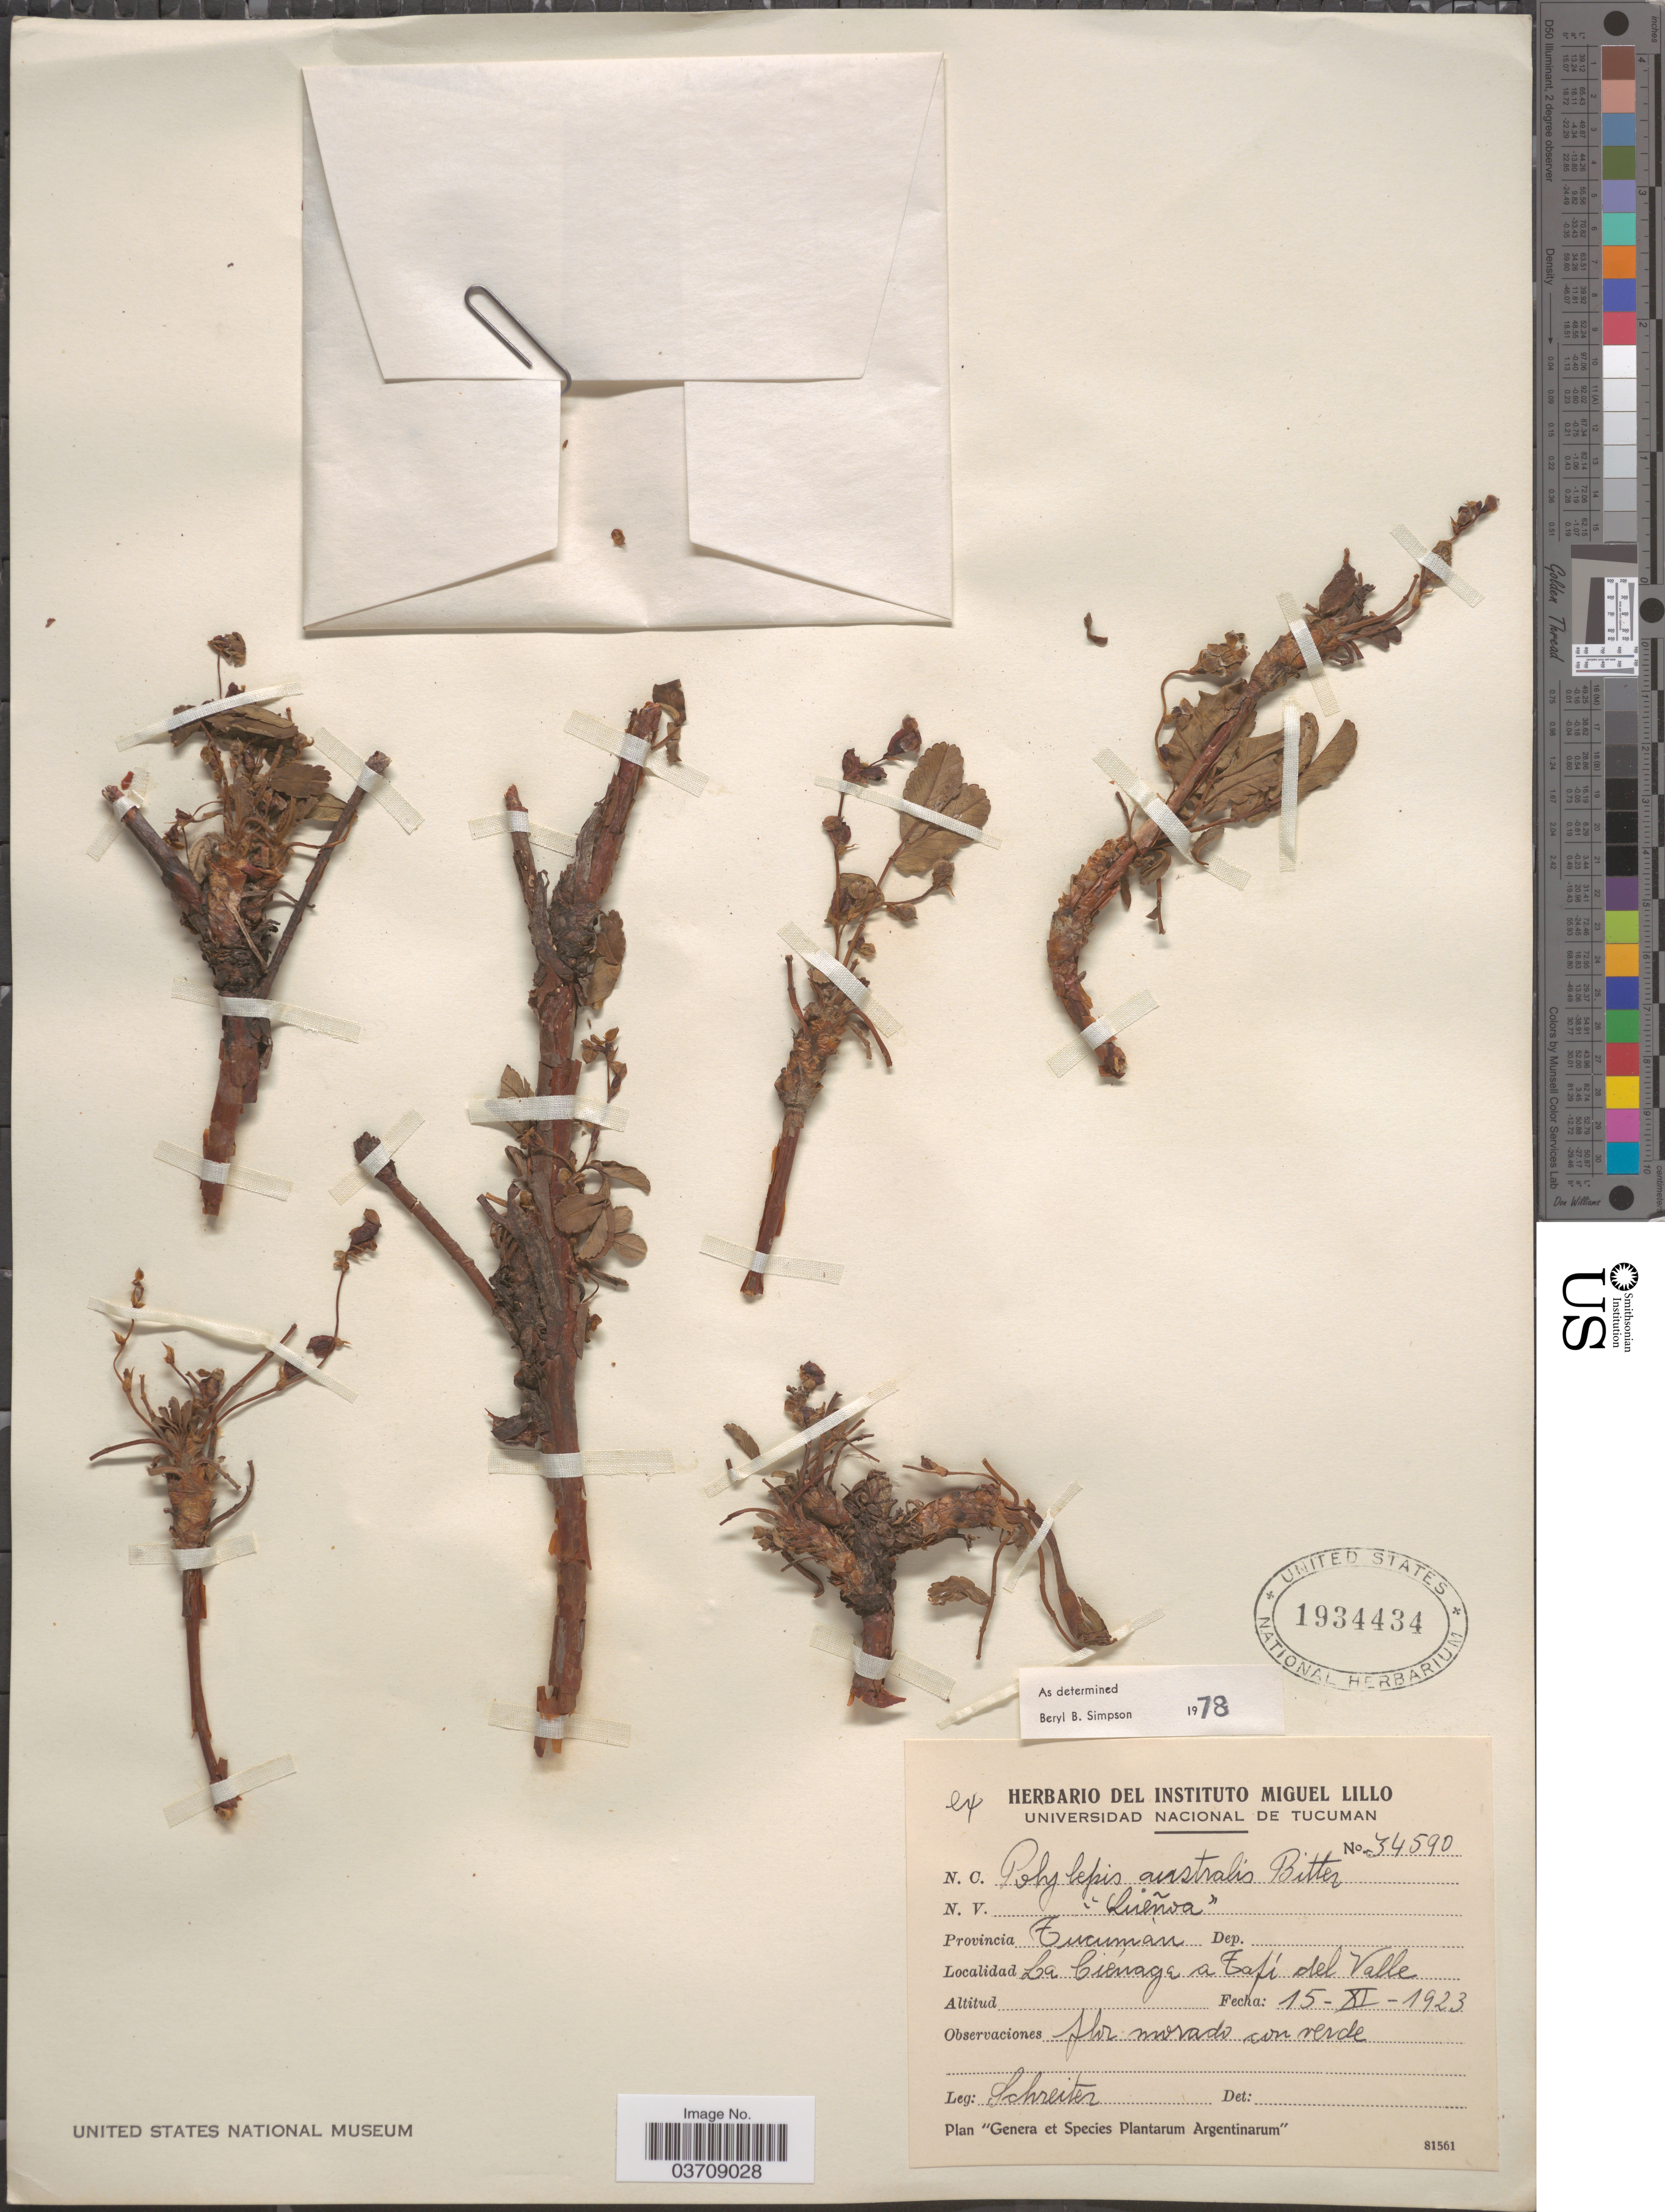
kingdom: Plantae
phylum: Tracheophyta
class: Magnoliopsida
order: Rosales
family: Rosaceae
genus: Polylepis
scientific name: Polylepis australis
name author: Bitter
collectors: -. Schreiter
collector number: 34590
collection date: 1923-11-15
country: Argentina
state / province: Tucuman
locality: La Ciénaga a Tafí del Valle.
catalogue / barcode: US 1934434